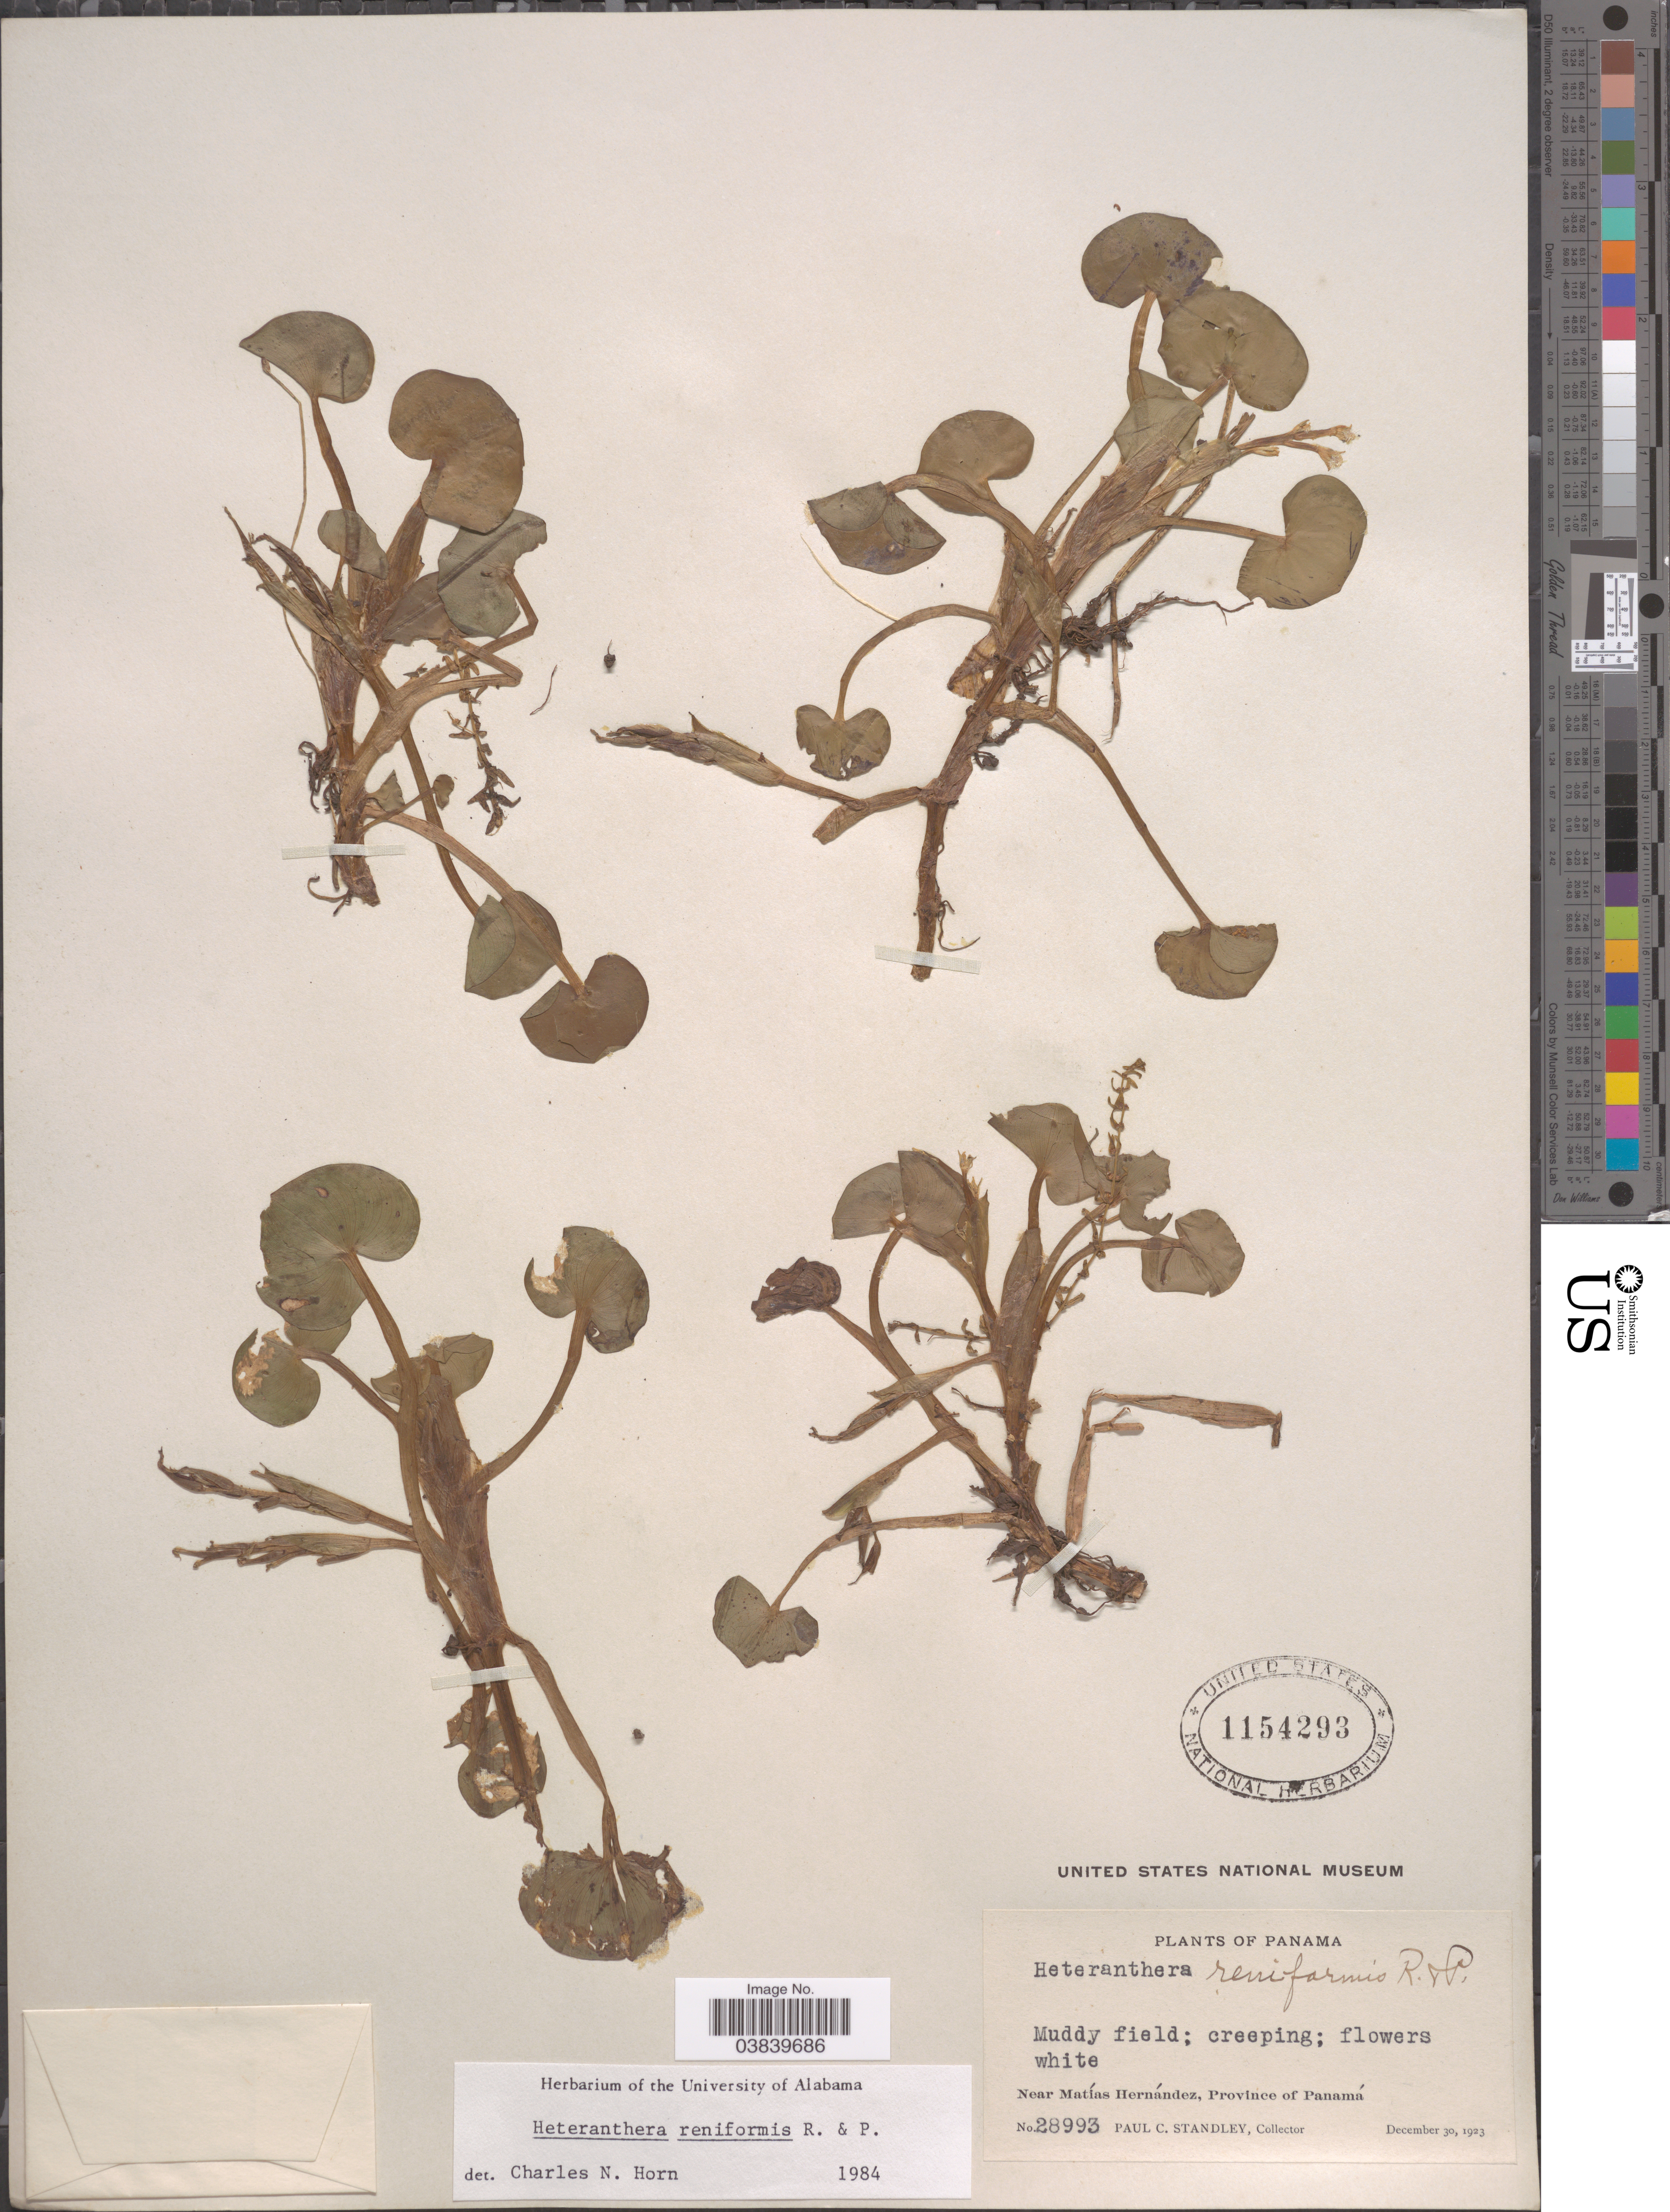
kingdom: Plantae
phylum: Tracheophyta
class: Liliopsida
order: Commelinales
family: Pontederiaceae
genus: Heteranthera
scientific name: Heteranthera reniformis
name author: Ruiz & Pav.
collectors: P. C. Standley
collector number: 28993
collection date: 1923-12-30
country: Panama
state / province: Panamá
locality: Near Matías Hernández.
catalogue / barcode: US 1154293